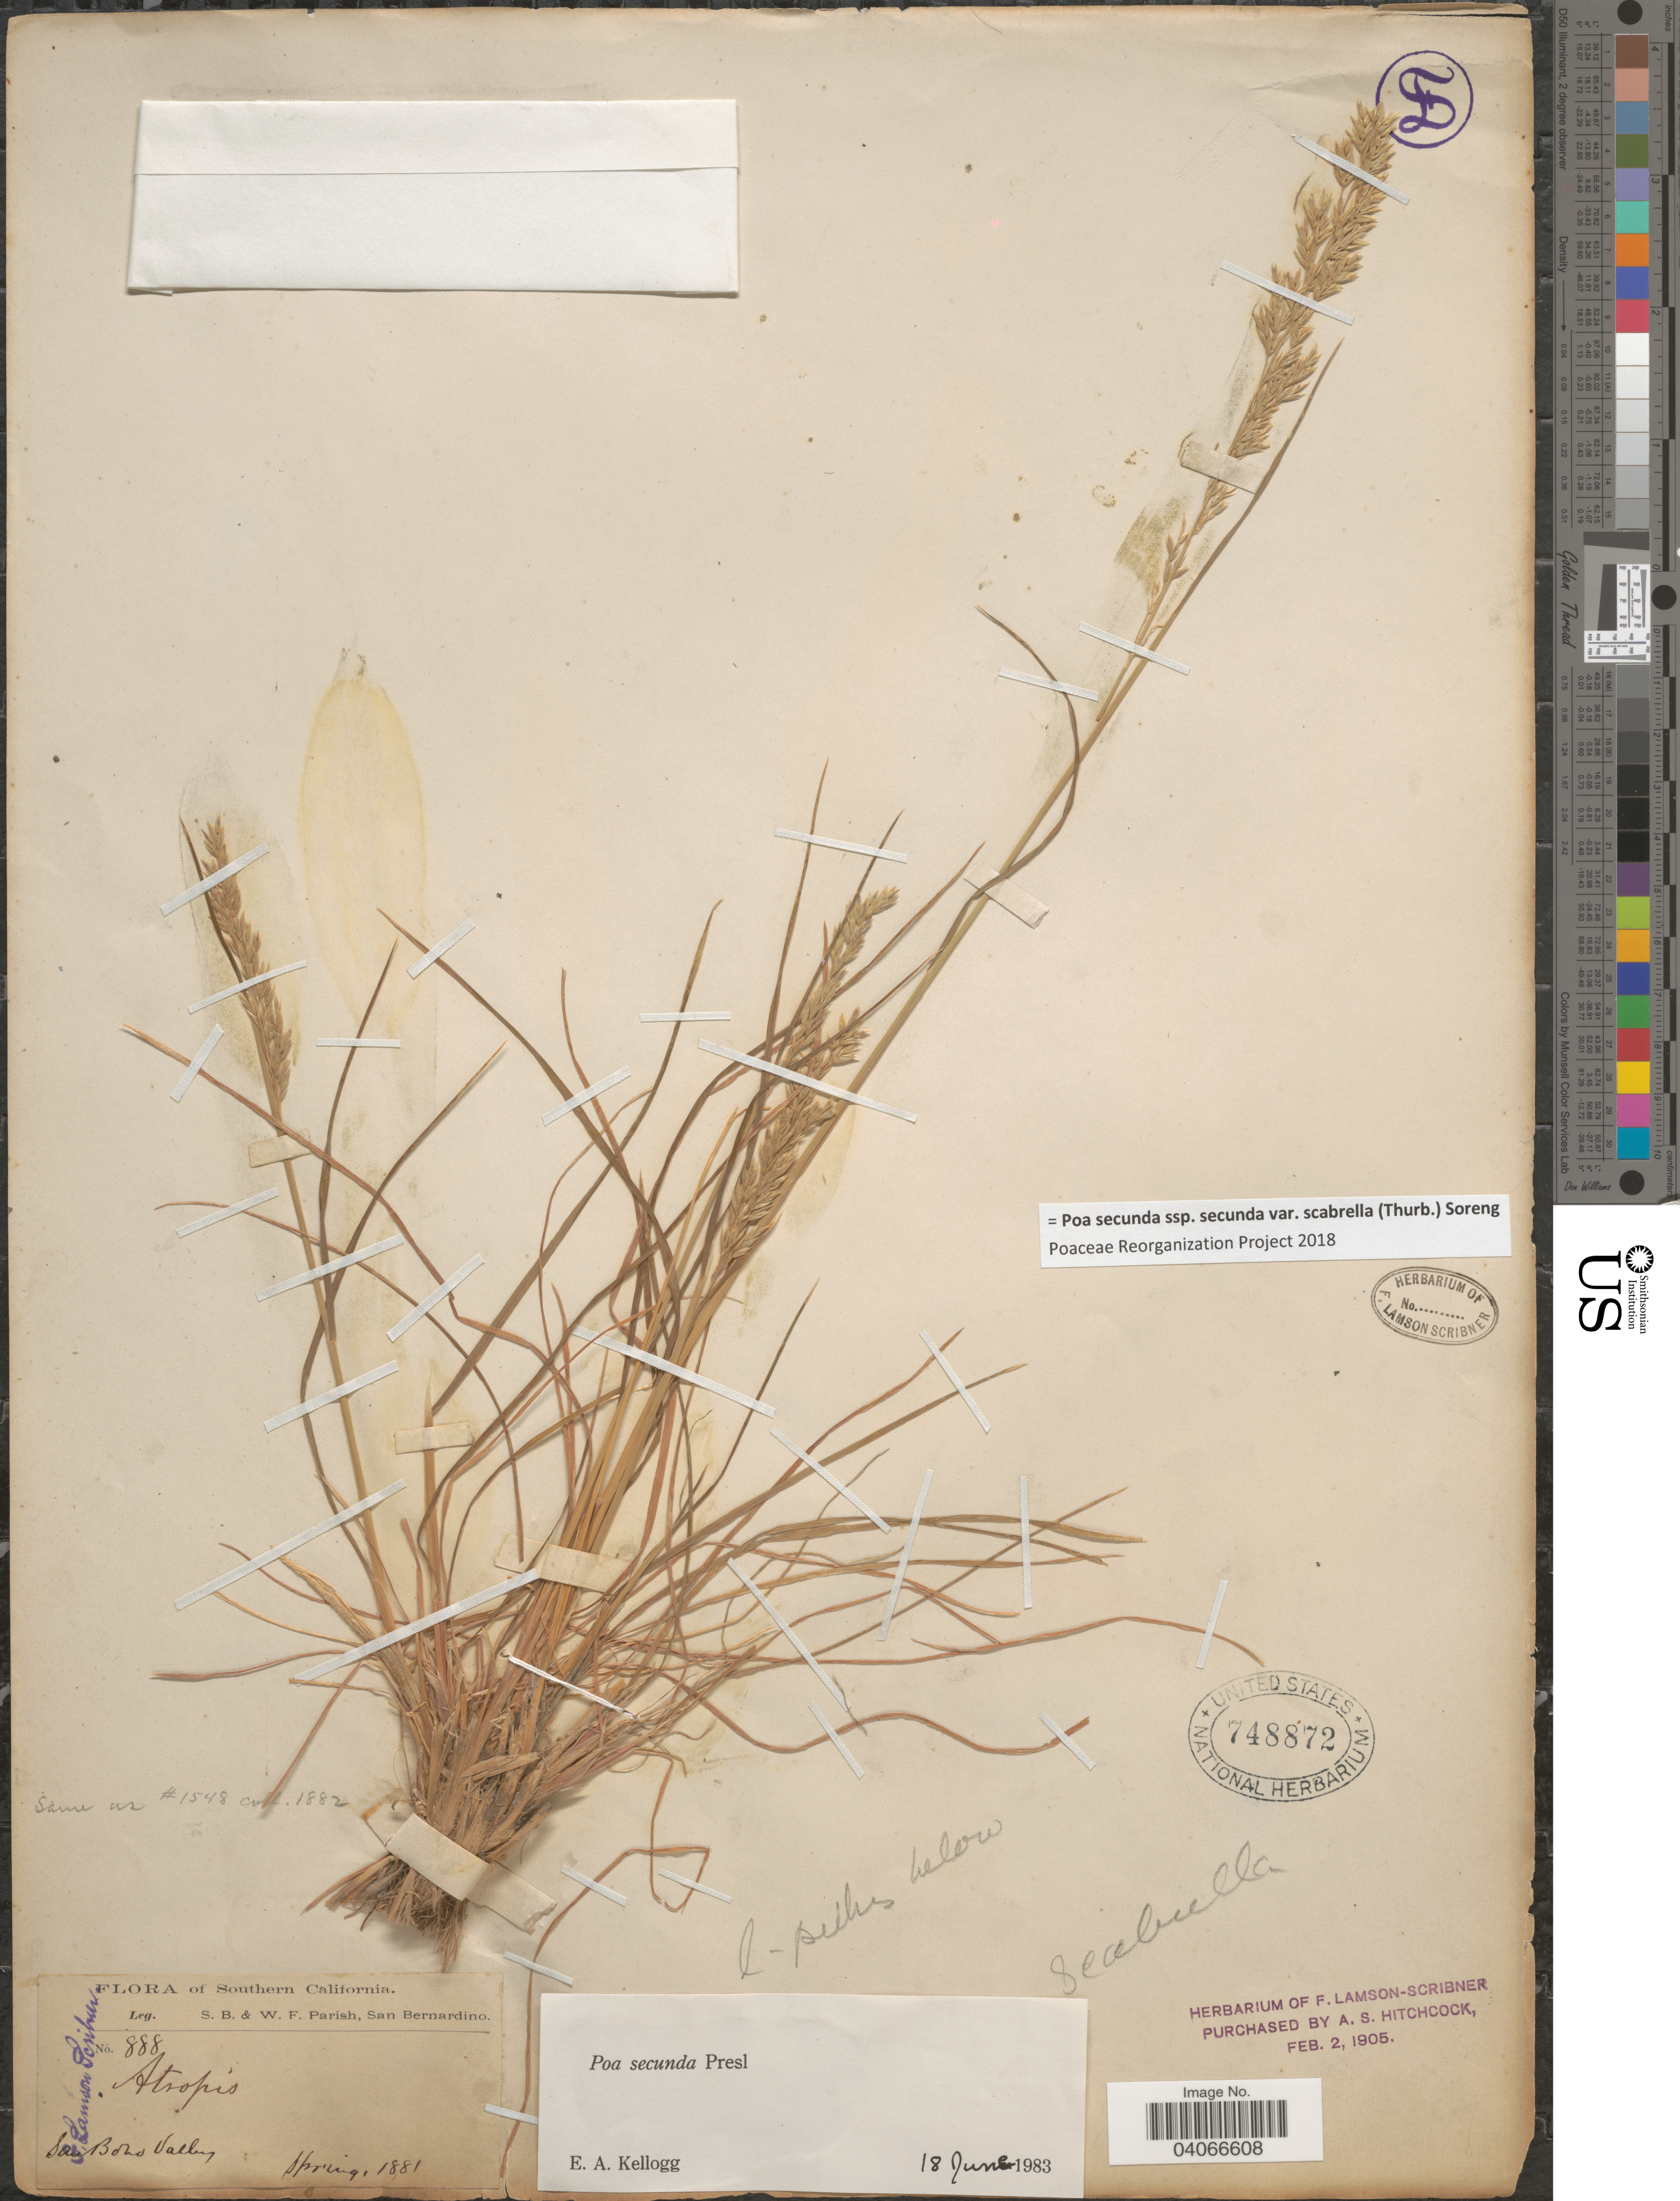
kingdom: Plantae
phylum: Tracheophyta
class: Liliopsida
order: Poales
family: Poaceae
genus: Poa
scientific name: Poa secunda subsp. secunda var. scabrella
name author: (Thurb.) Soreng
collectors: S. B. Parish & W. F. Parish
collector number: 888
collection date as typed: Spring 1881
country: United States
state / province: California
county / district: San Bernardino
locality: Southern California. San Bdno Calley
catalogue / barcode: US 748872